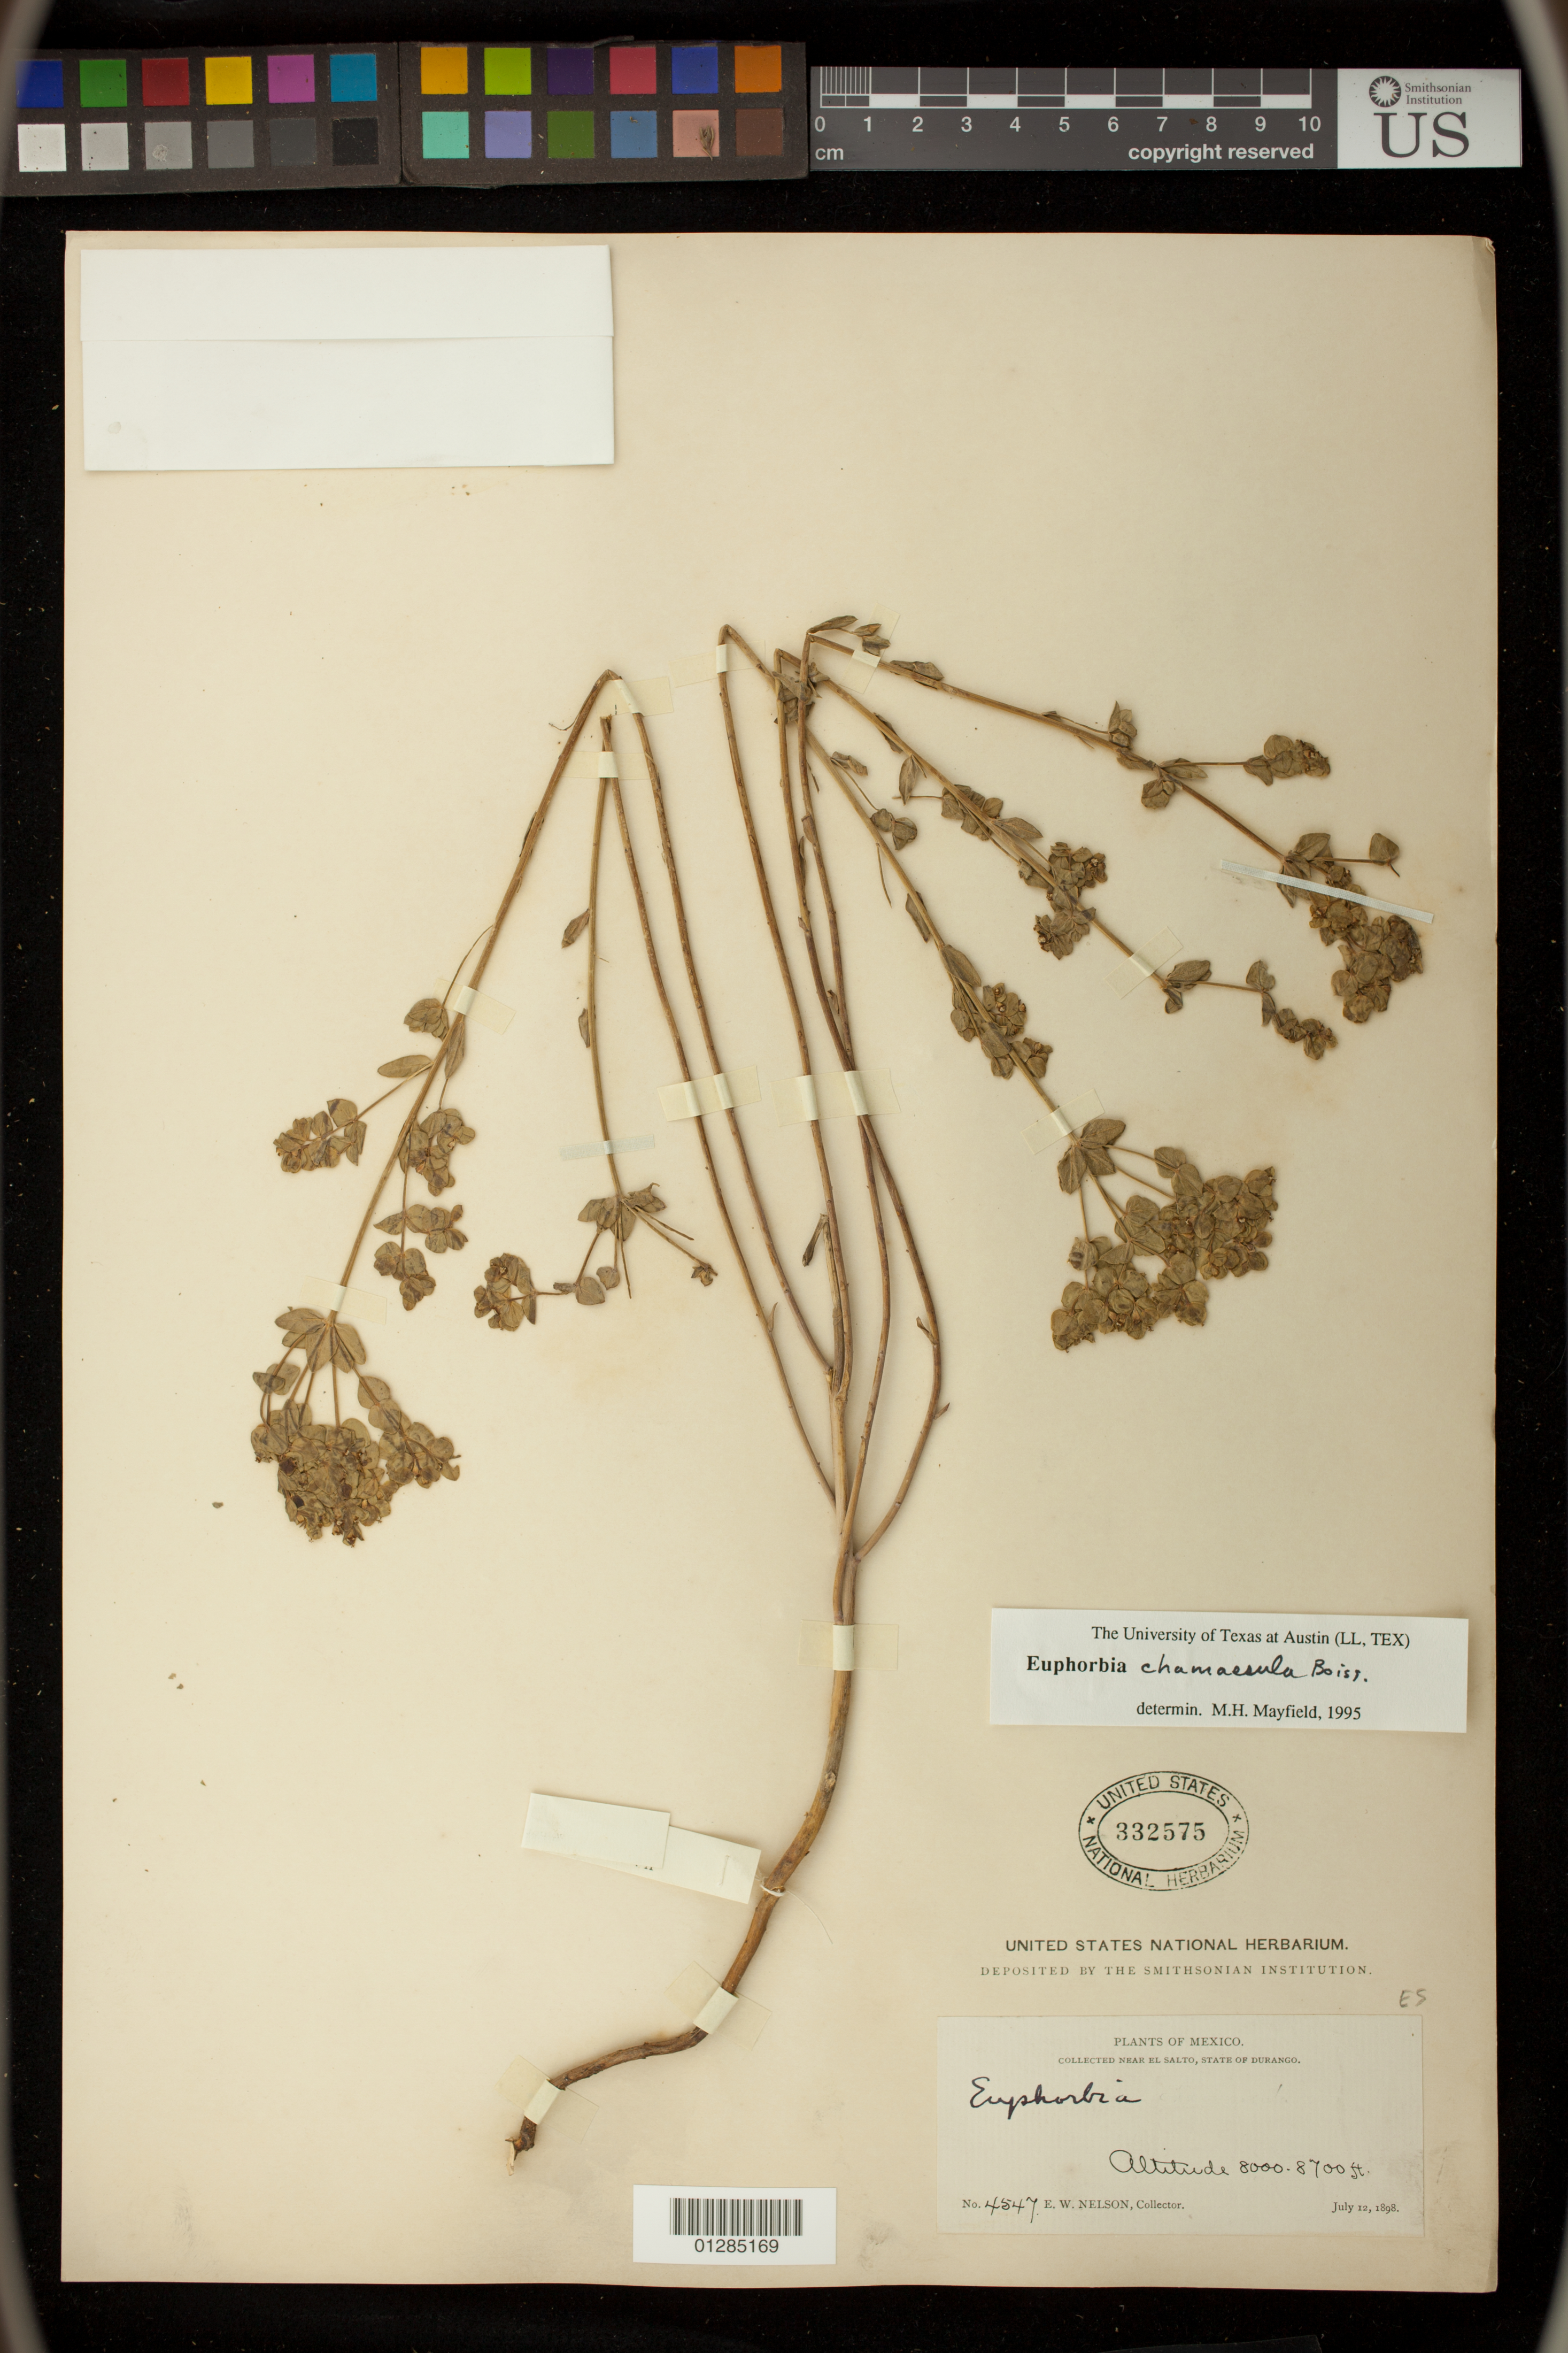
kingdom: Plantae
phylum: Tracheophyta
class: Magnoliopsida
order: Malpighiales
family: Euphorbiaceae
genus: Euphorbia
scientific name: Euphorbia chamaesula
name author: Boiss.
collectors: E. W. Nelson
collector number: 4547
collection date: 1898-07-12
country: Mexico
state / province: Durango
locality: Near El Salto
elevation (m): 2438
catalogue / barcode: US 332575